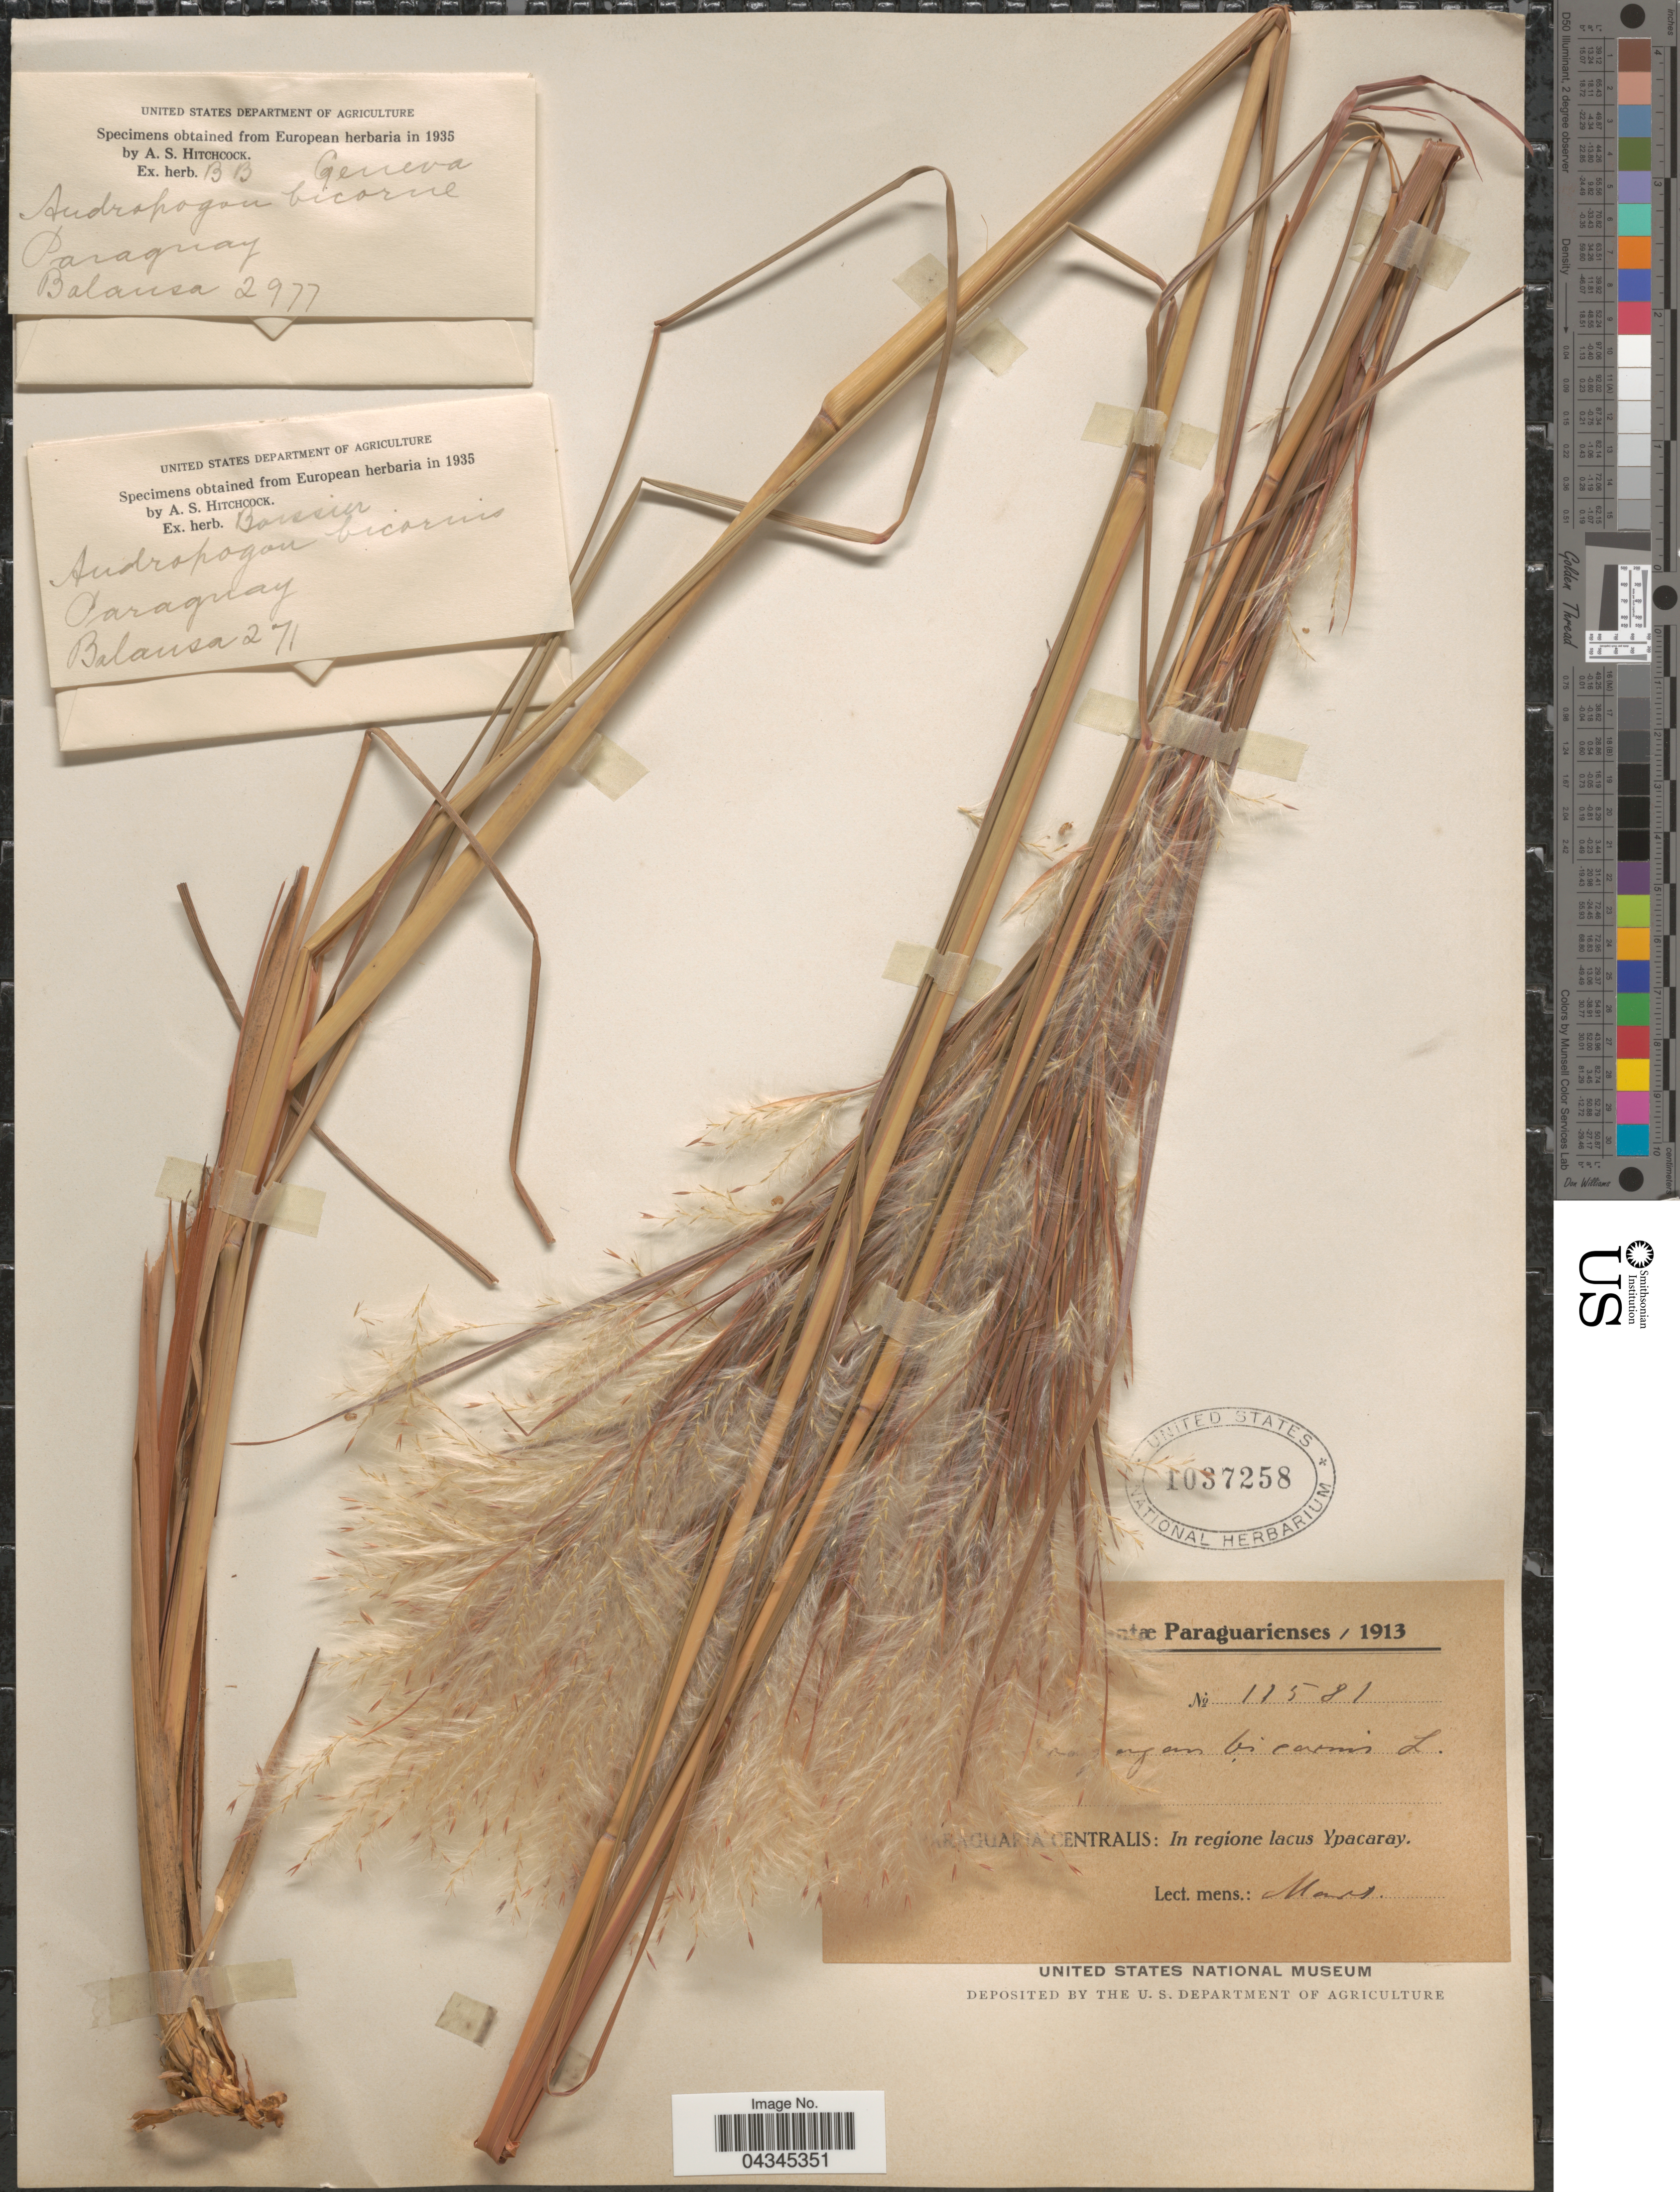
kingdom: Plantae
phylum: Tracheophyta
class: Liliopsida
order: Poales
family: Poaceae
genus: Andropogon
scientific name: Andropogon bicornis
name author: L.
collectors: E. Hassler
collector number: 11581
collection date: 1913-03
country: Paraguay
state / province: Paraguari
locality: Paraguaria Centralis: In regione lacus Ypacaray.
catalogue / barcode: US 1037258